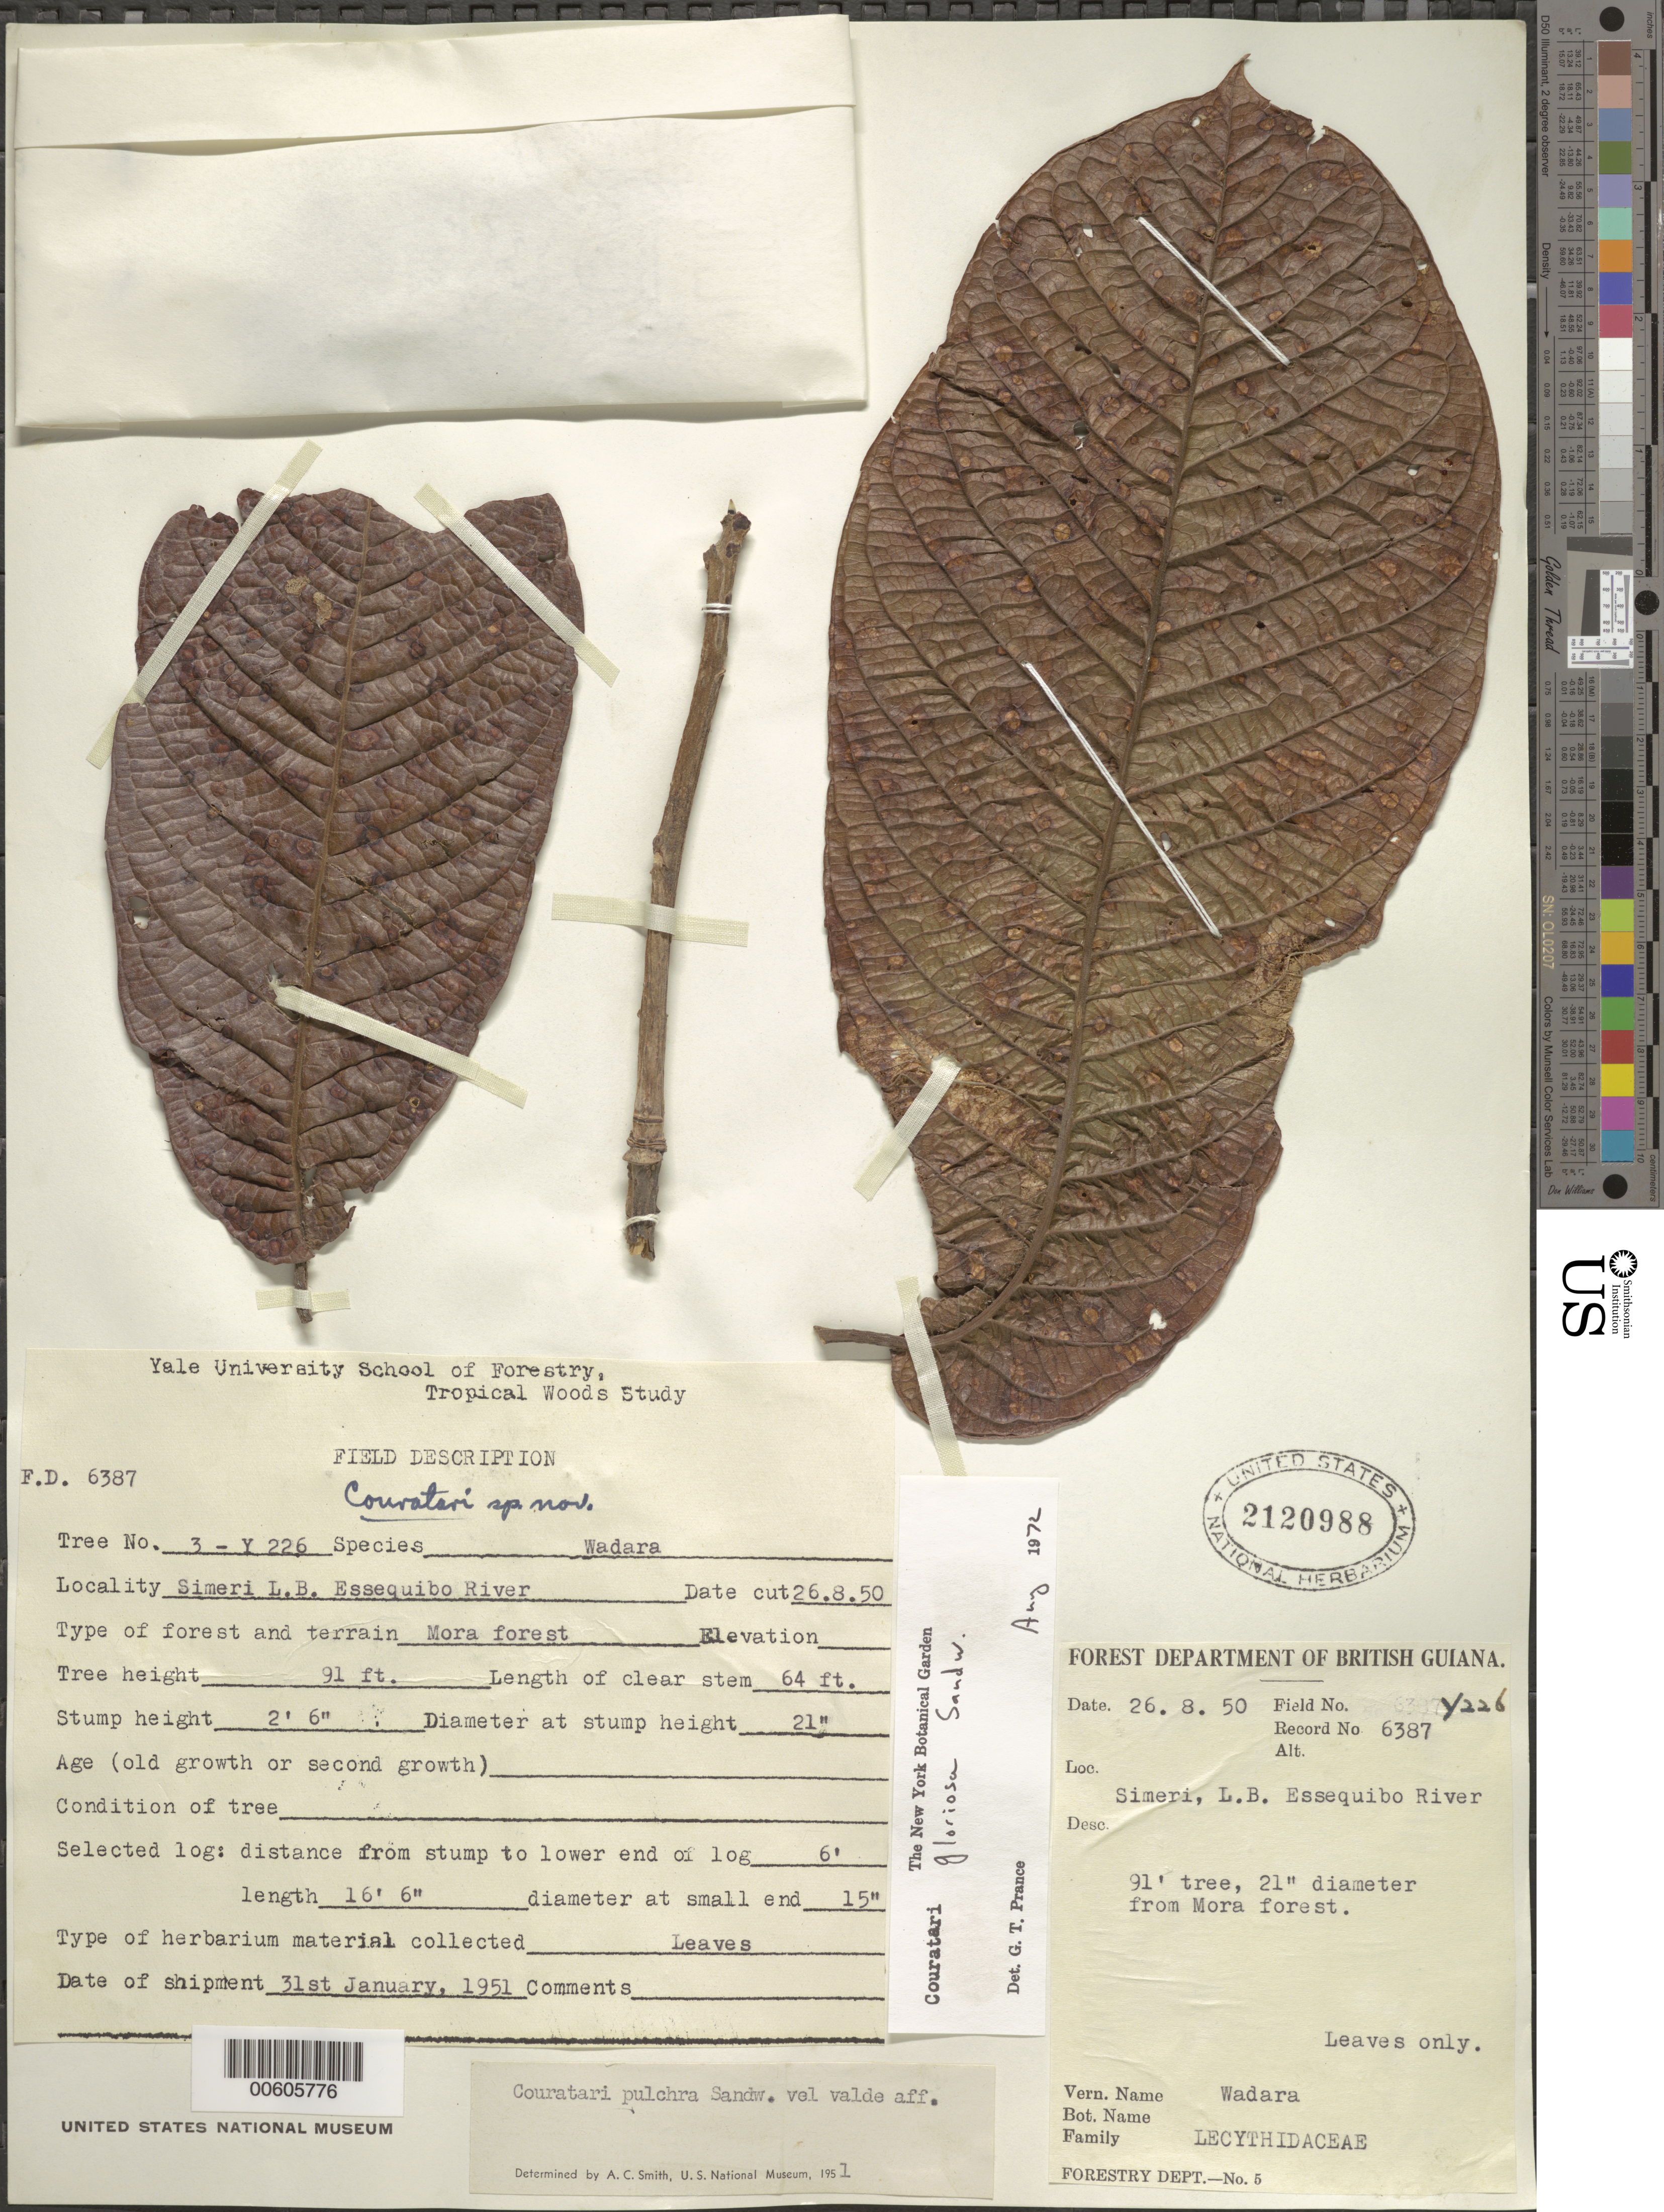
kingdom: Plantae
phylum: Tracheophyta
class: Magnoliopsida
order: Ericales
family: Lecythidaceae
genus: Couratari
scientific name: Couratari gloriosa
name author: Sandwith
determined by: Prance, G. T.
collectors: Forest Dept. B. G. & British Guiana Forestry Dept.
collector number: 6387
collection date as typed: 26-Aug-50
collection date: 1950-08-26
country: Guyana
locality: Essequibo R., small island off Simeri L.B.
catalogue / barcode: US 2120988